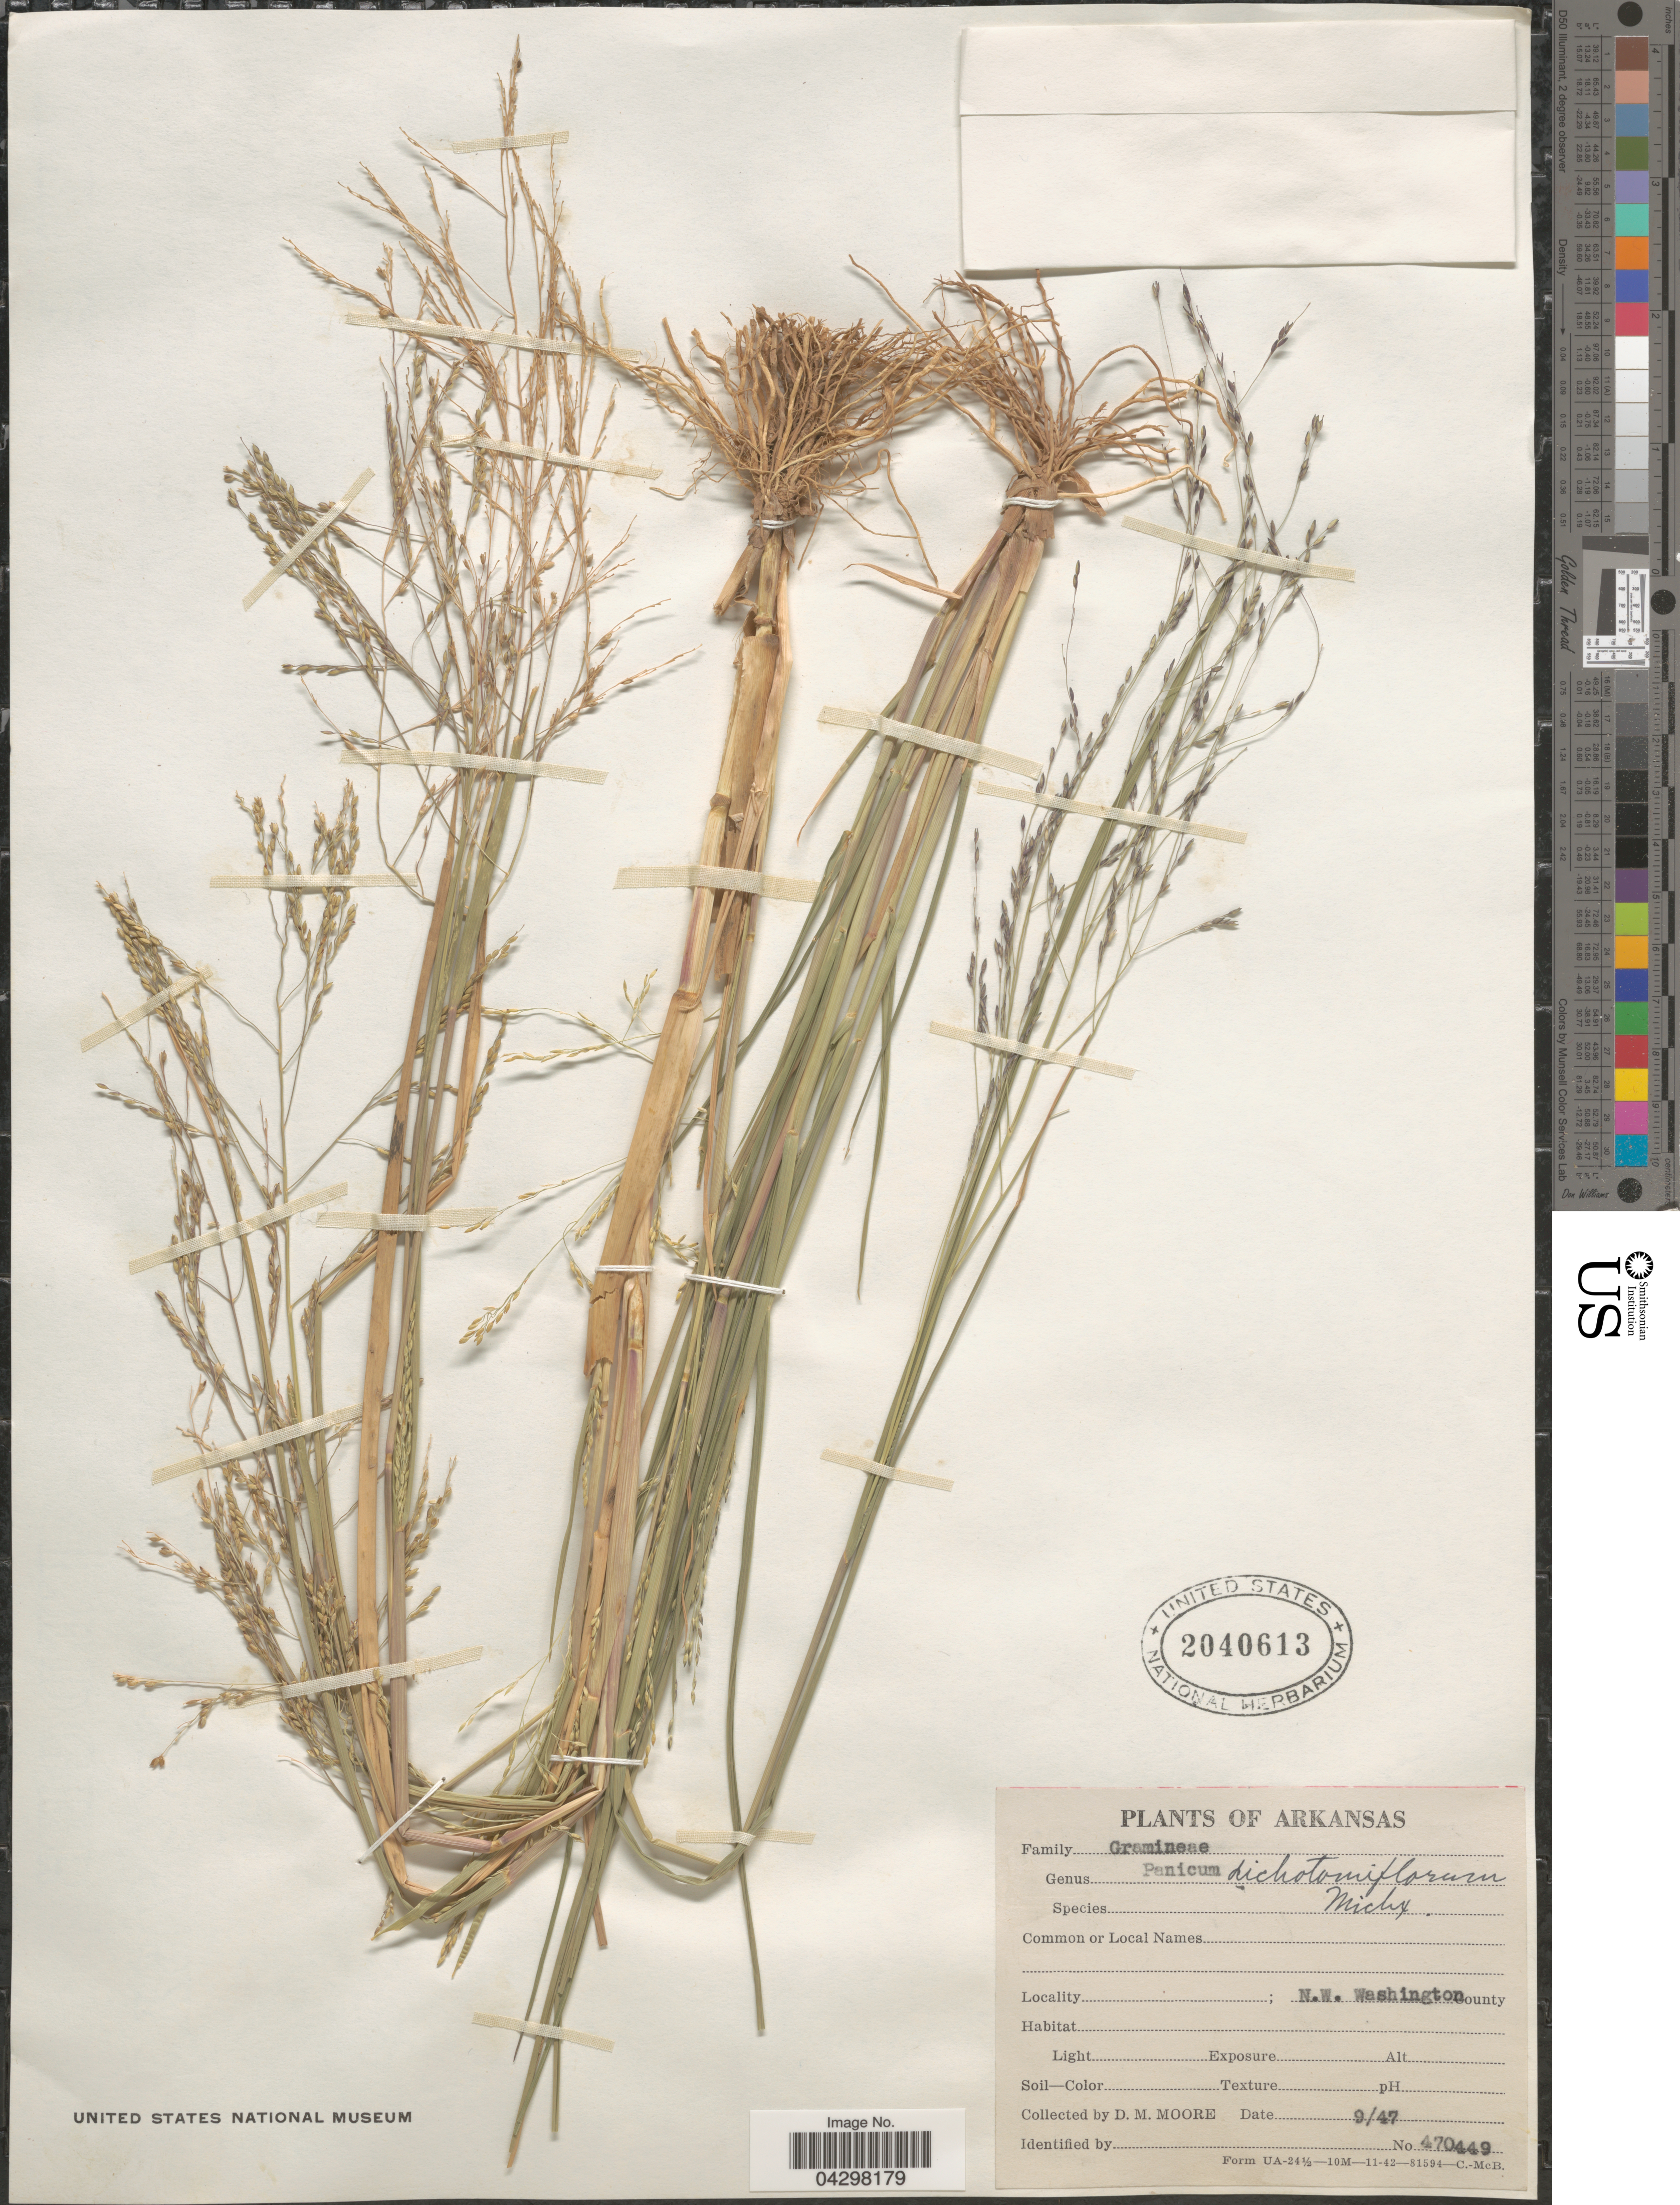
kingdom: Plantae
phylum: Tracheophyta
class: Liliopsida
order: Poales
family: Poaceae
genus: Panicum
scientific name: Panicum dichotomiflorum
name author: Michx.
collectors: D. Moore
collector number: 470449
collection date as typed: Transcribed d/m/y: /9/47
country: United States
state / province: Arkansas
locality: N.W. Washington County.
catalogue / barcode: US 2040613